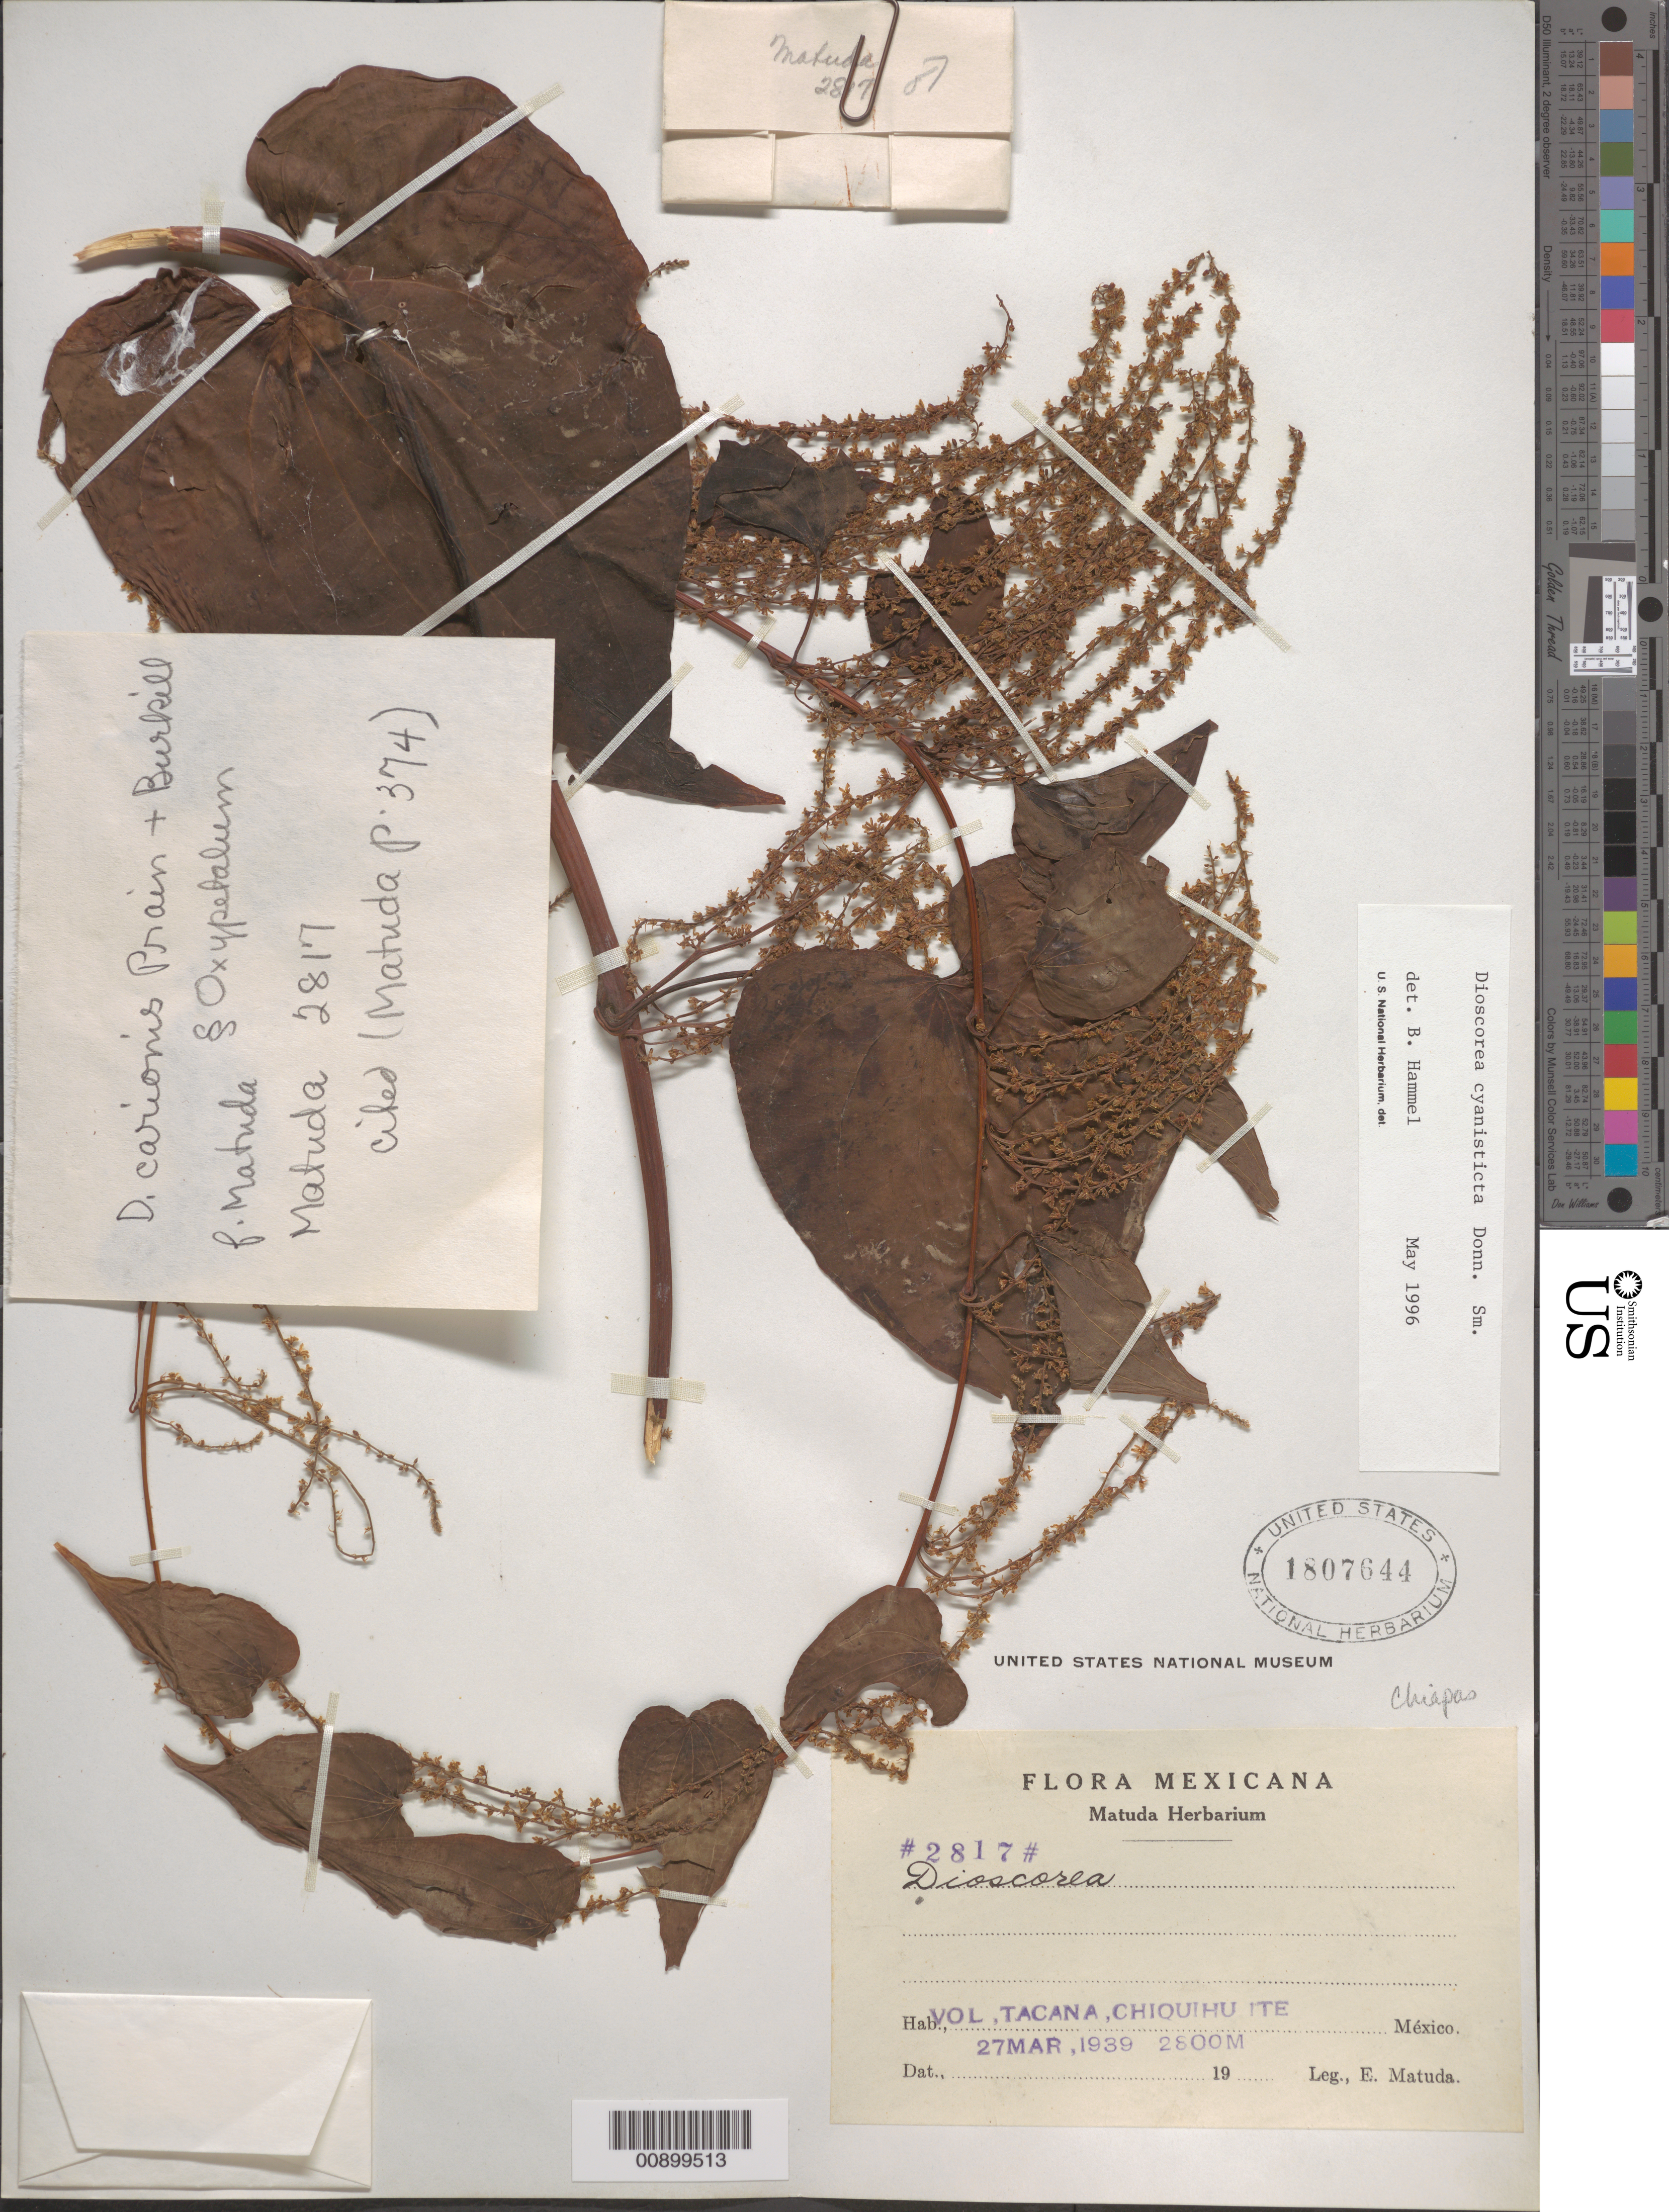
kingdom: Plantae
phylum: Tracheophyta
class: Liliopsida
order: Dioscoreales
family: Dioscoreaceae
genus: Dioscorea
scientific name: Dioscorea cyanisticta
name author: Donn. Sm.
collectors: E. Matuda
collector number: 2817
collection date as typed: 27 Mar 1939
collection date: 1939-03-27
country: Mexico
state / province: Chiapas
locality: Vol. Tacana, Chiquihuite, Chiapas.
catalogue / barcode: US 1807644